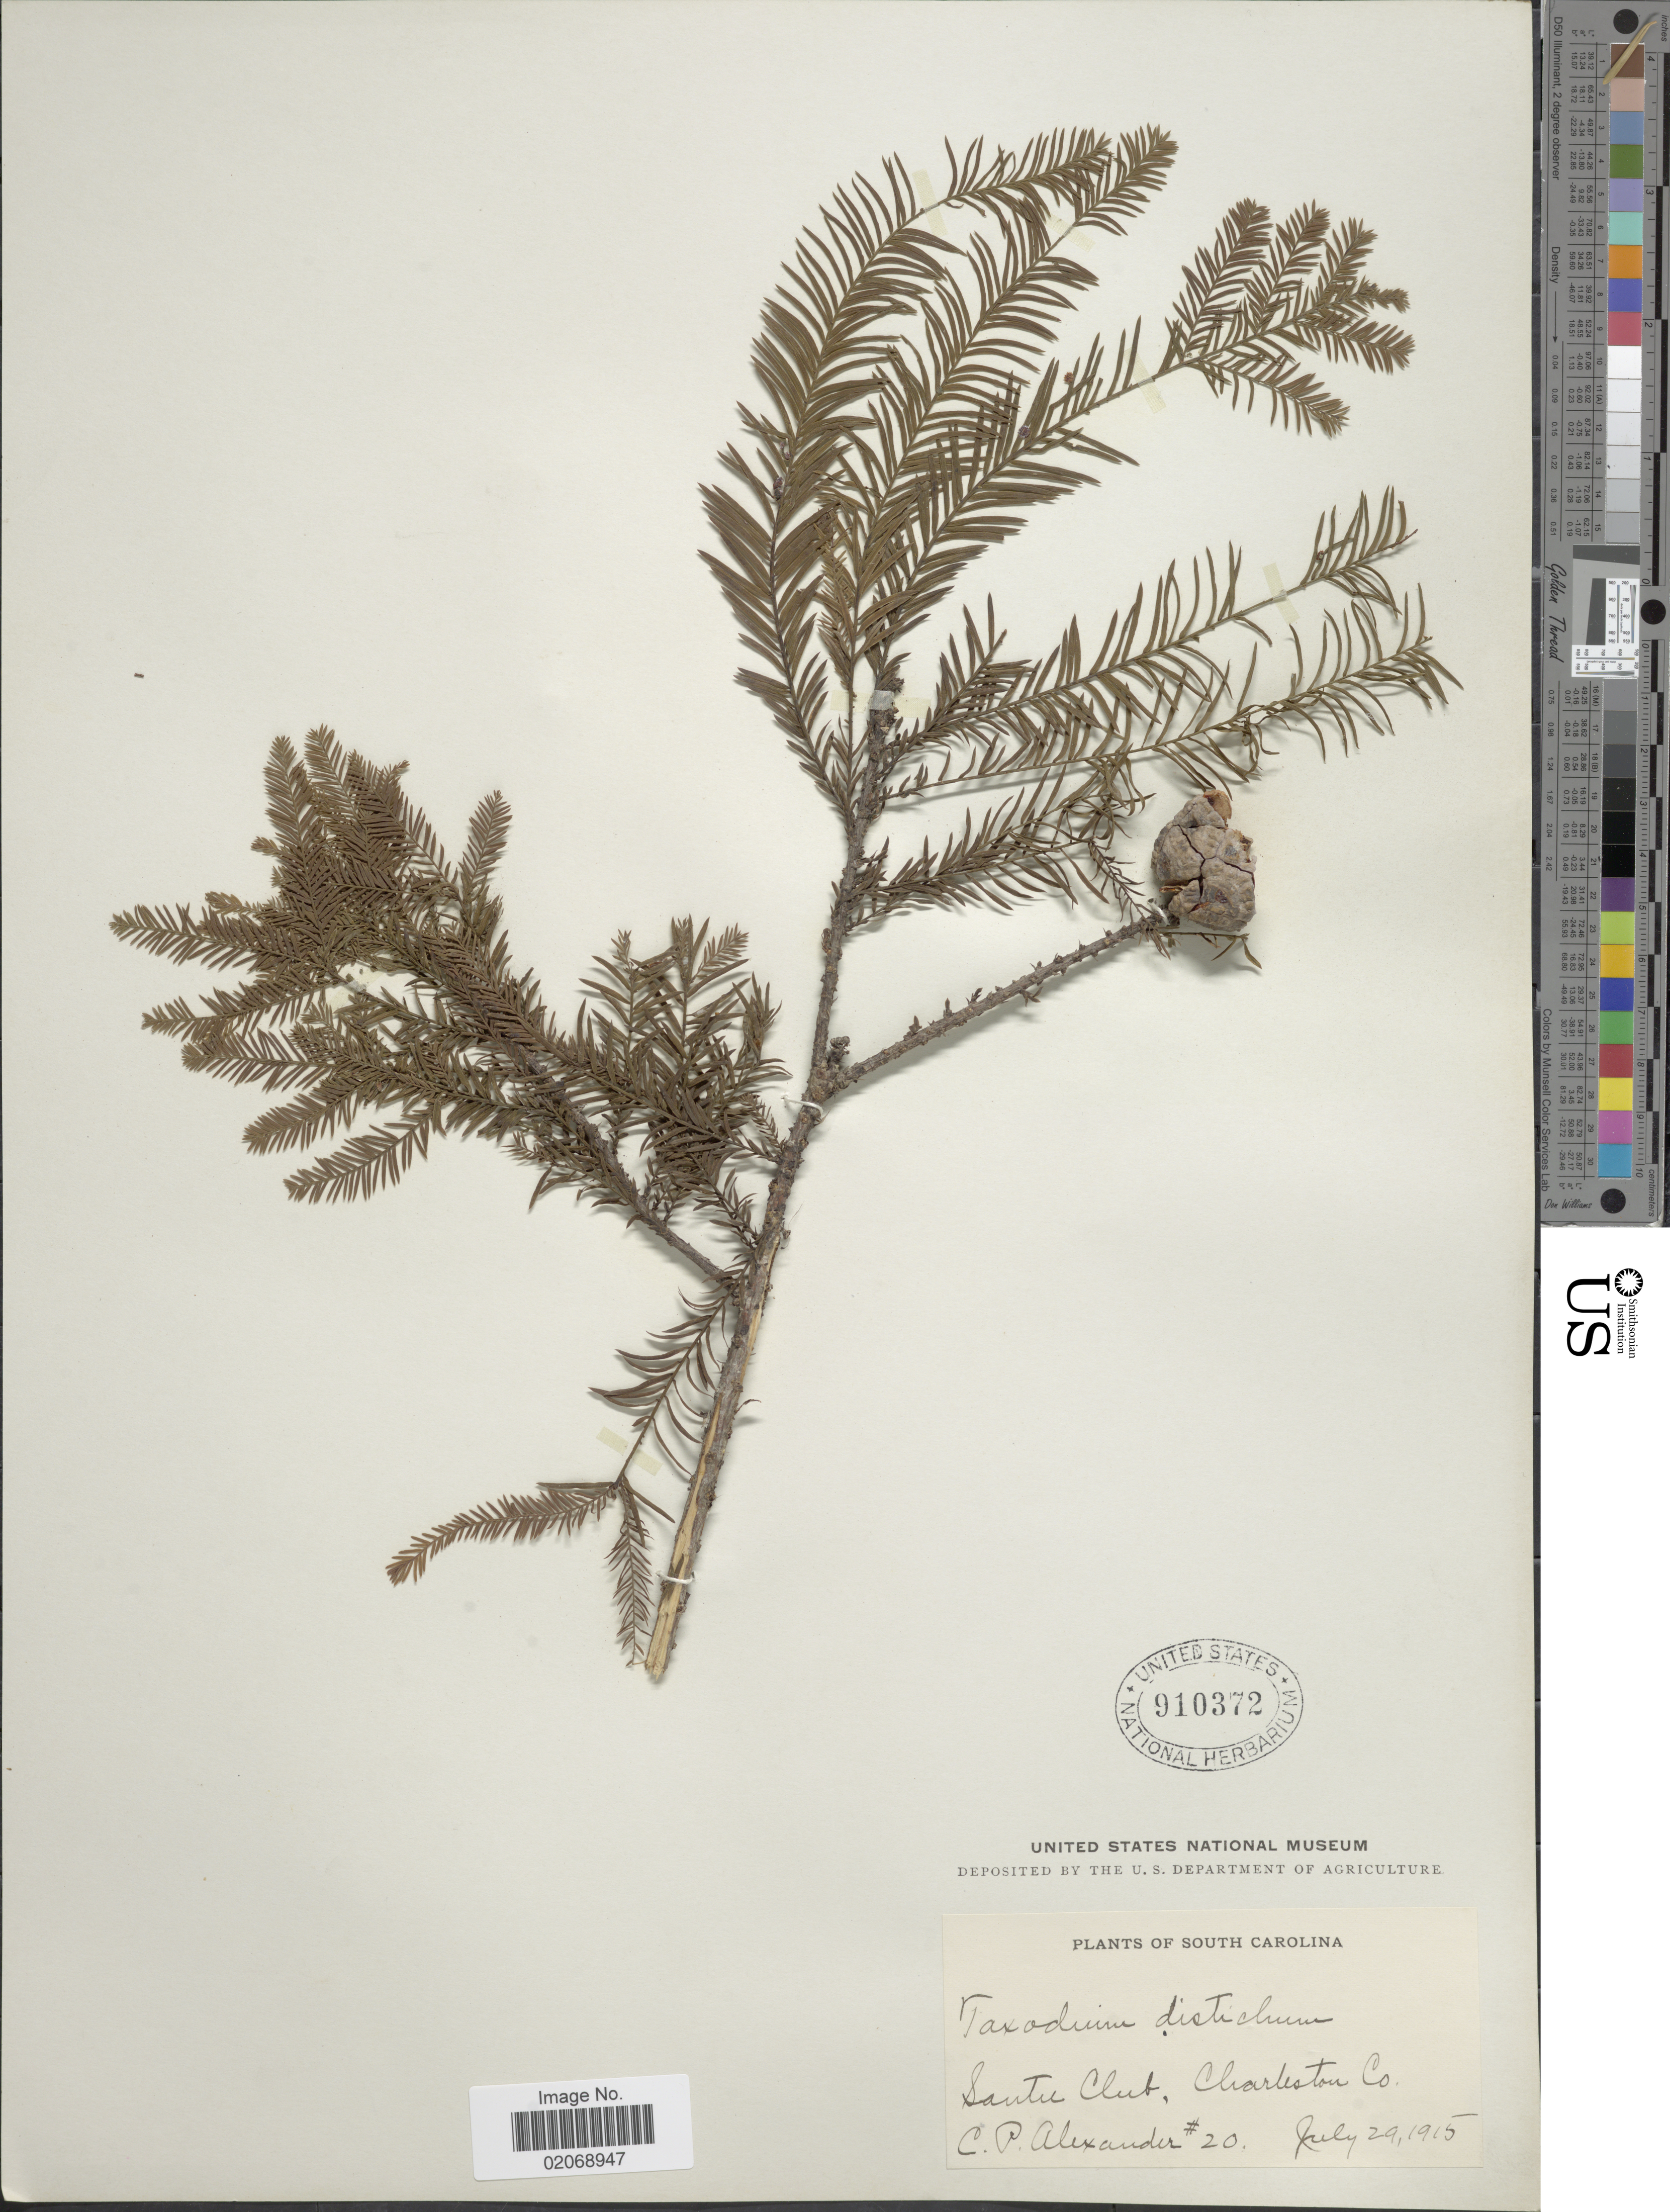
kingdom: Plantae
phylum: Tracheophyta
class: Pinopsida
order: Pinales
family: Cupressaceae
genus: Taxodium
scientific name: Taxodium distichum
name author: (L.) Rich.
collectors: C. P. Alexander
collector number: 20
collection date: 1915-07-29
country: United States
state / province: South Carolina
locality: Santa Club, Charleston Co.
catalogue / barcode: US 910372